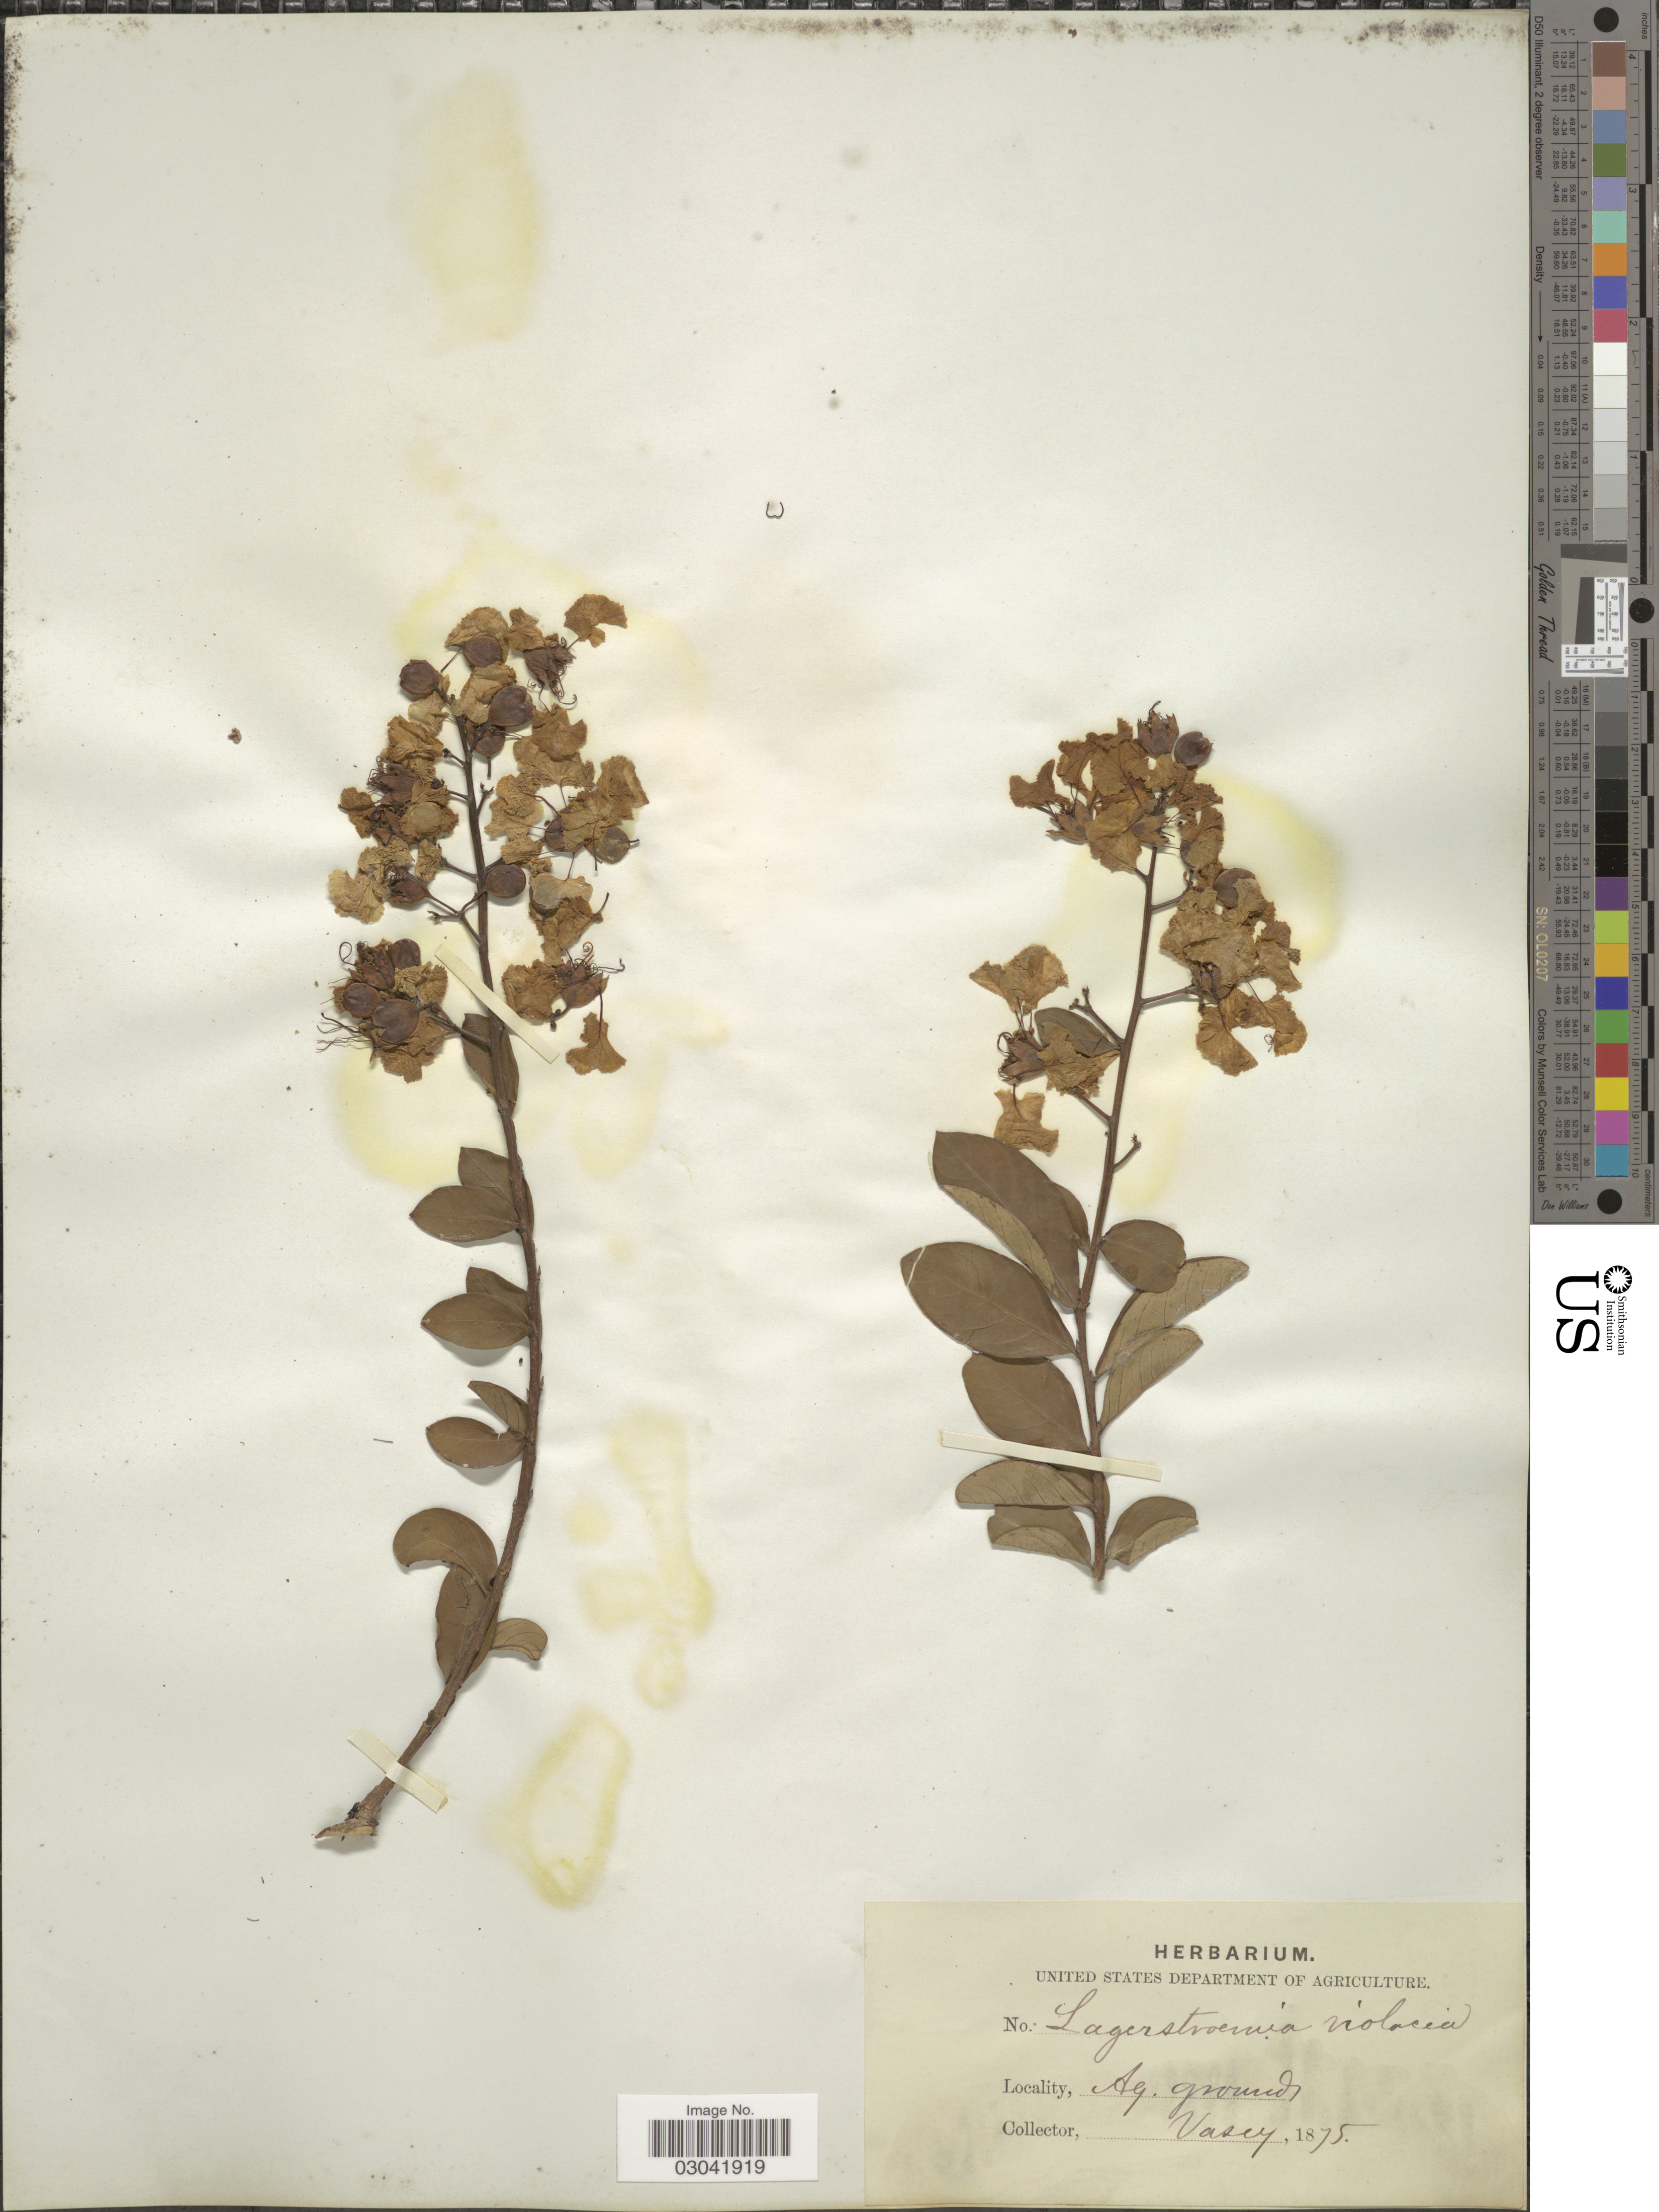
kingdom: Plantae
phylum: Tracheophyta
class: Magnoliopsida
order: Myrtales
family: Lythraceae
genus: Lagerstroemia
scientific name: Lagerstroemia indica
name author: L.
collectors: Vasey, --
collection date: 1875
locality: Ag. grounds.